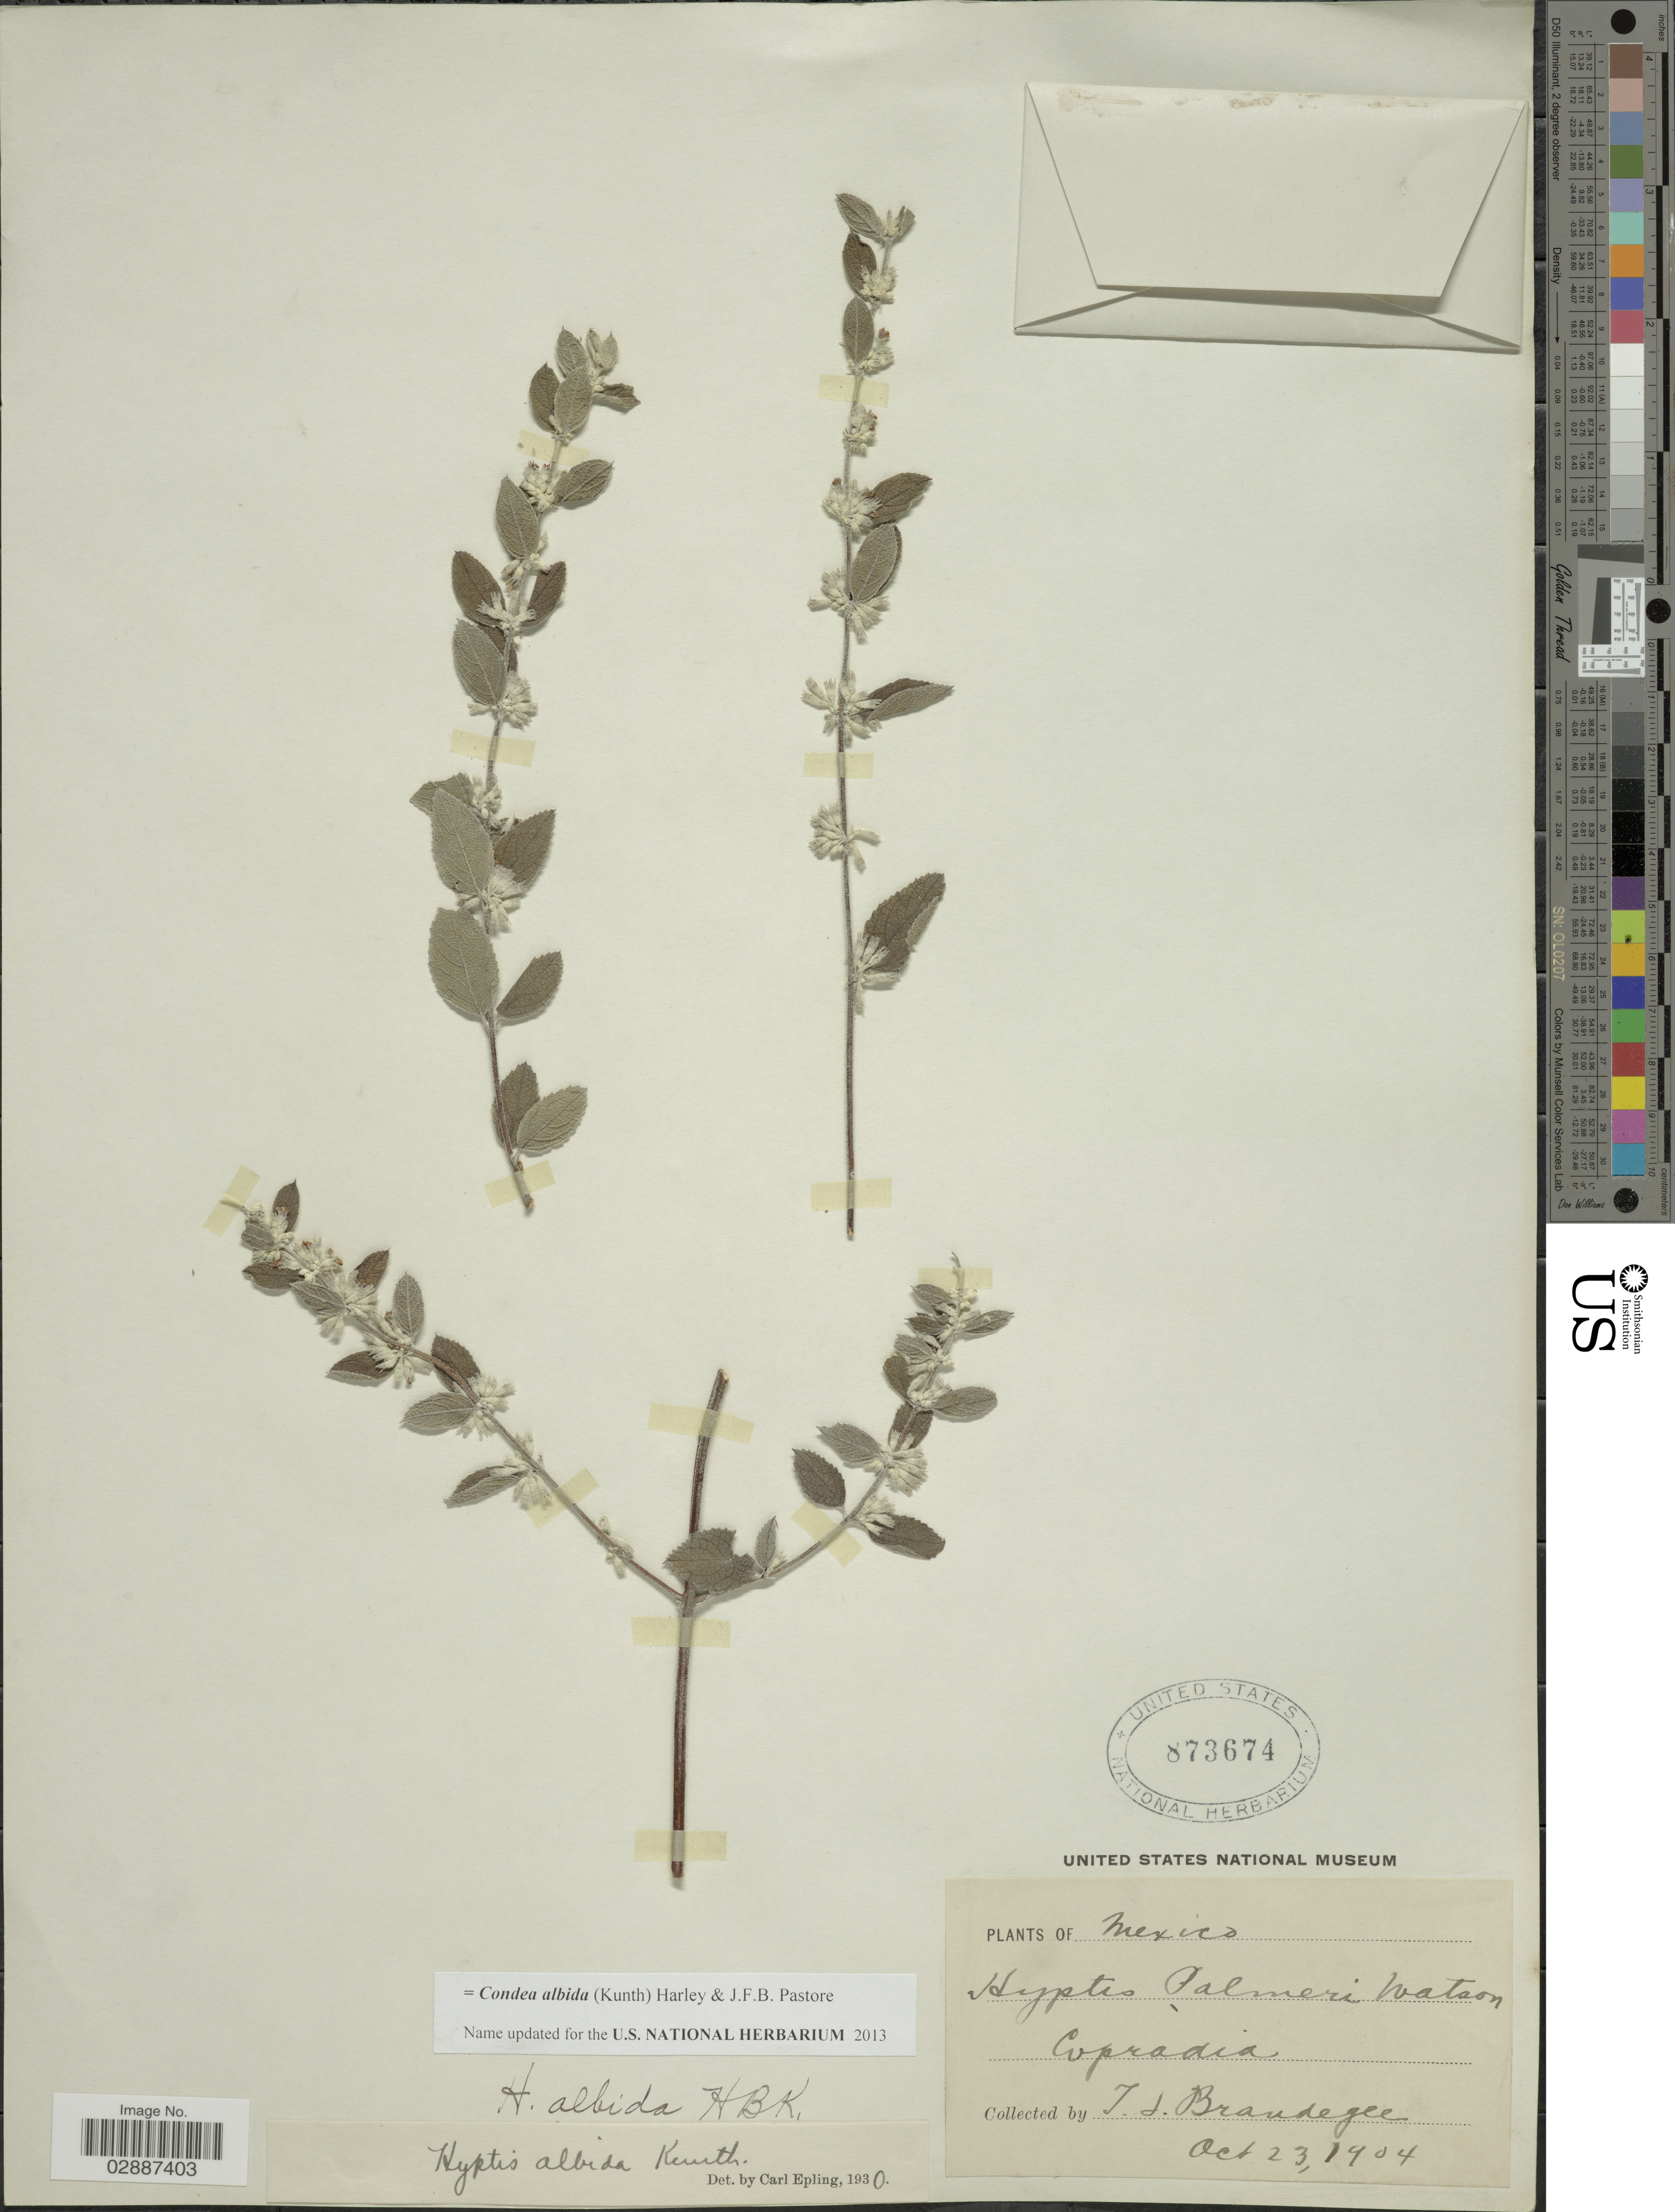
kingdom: Plantae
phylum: Tracheophyta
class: Magnoliopsida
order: Lamiales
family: Lamiaceae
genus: Condea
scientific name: Condea albida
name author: (Kunth) Harley & J.F.B. Pastore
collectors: T. S. Brandegee (herbarium)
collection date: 1904-10-23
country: Mexico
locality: Copradia.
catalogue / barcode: US 873674